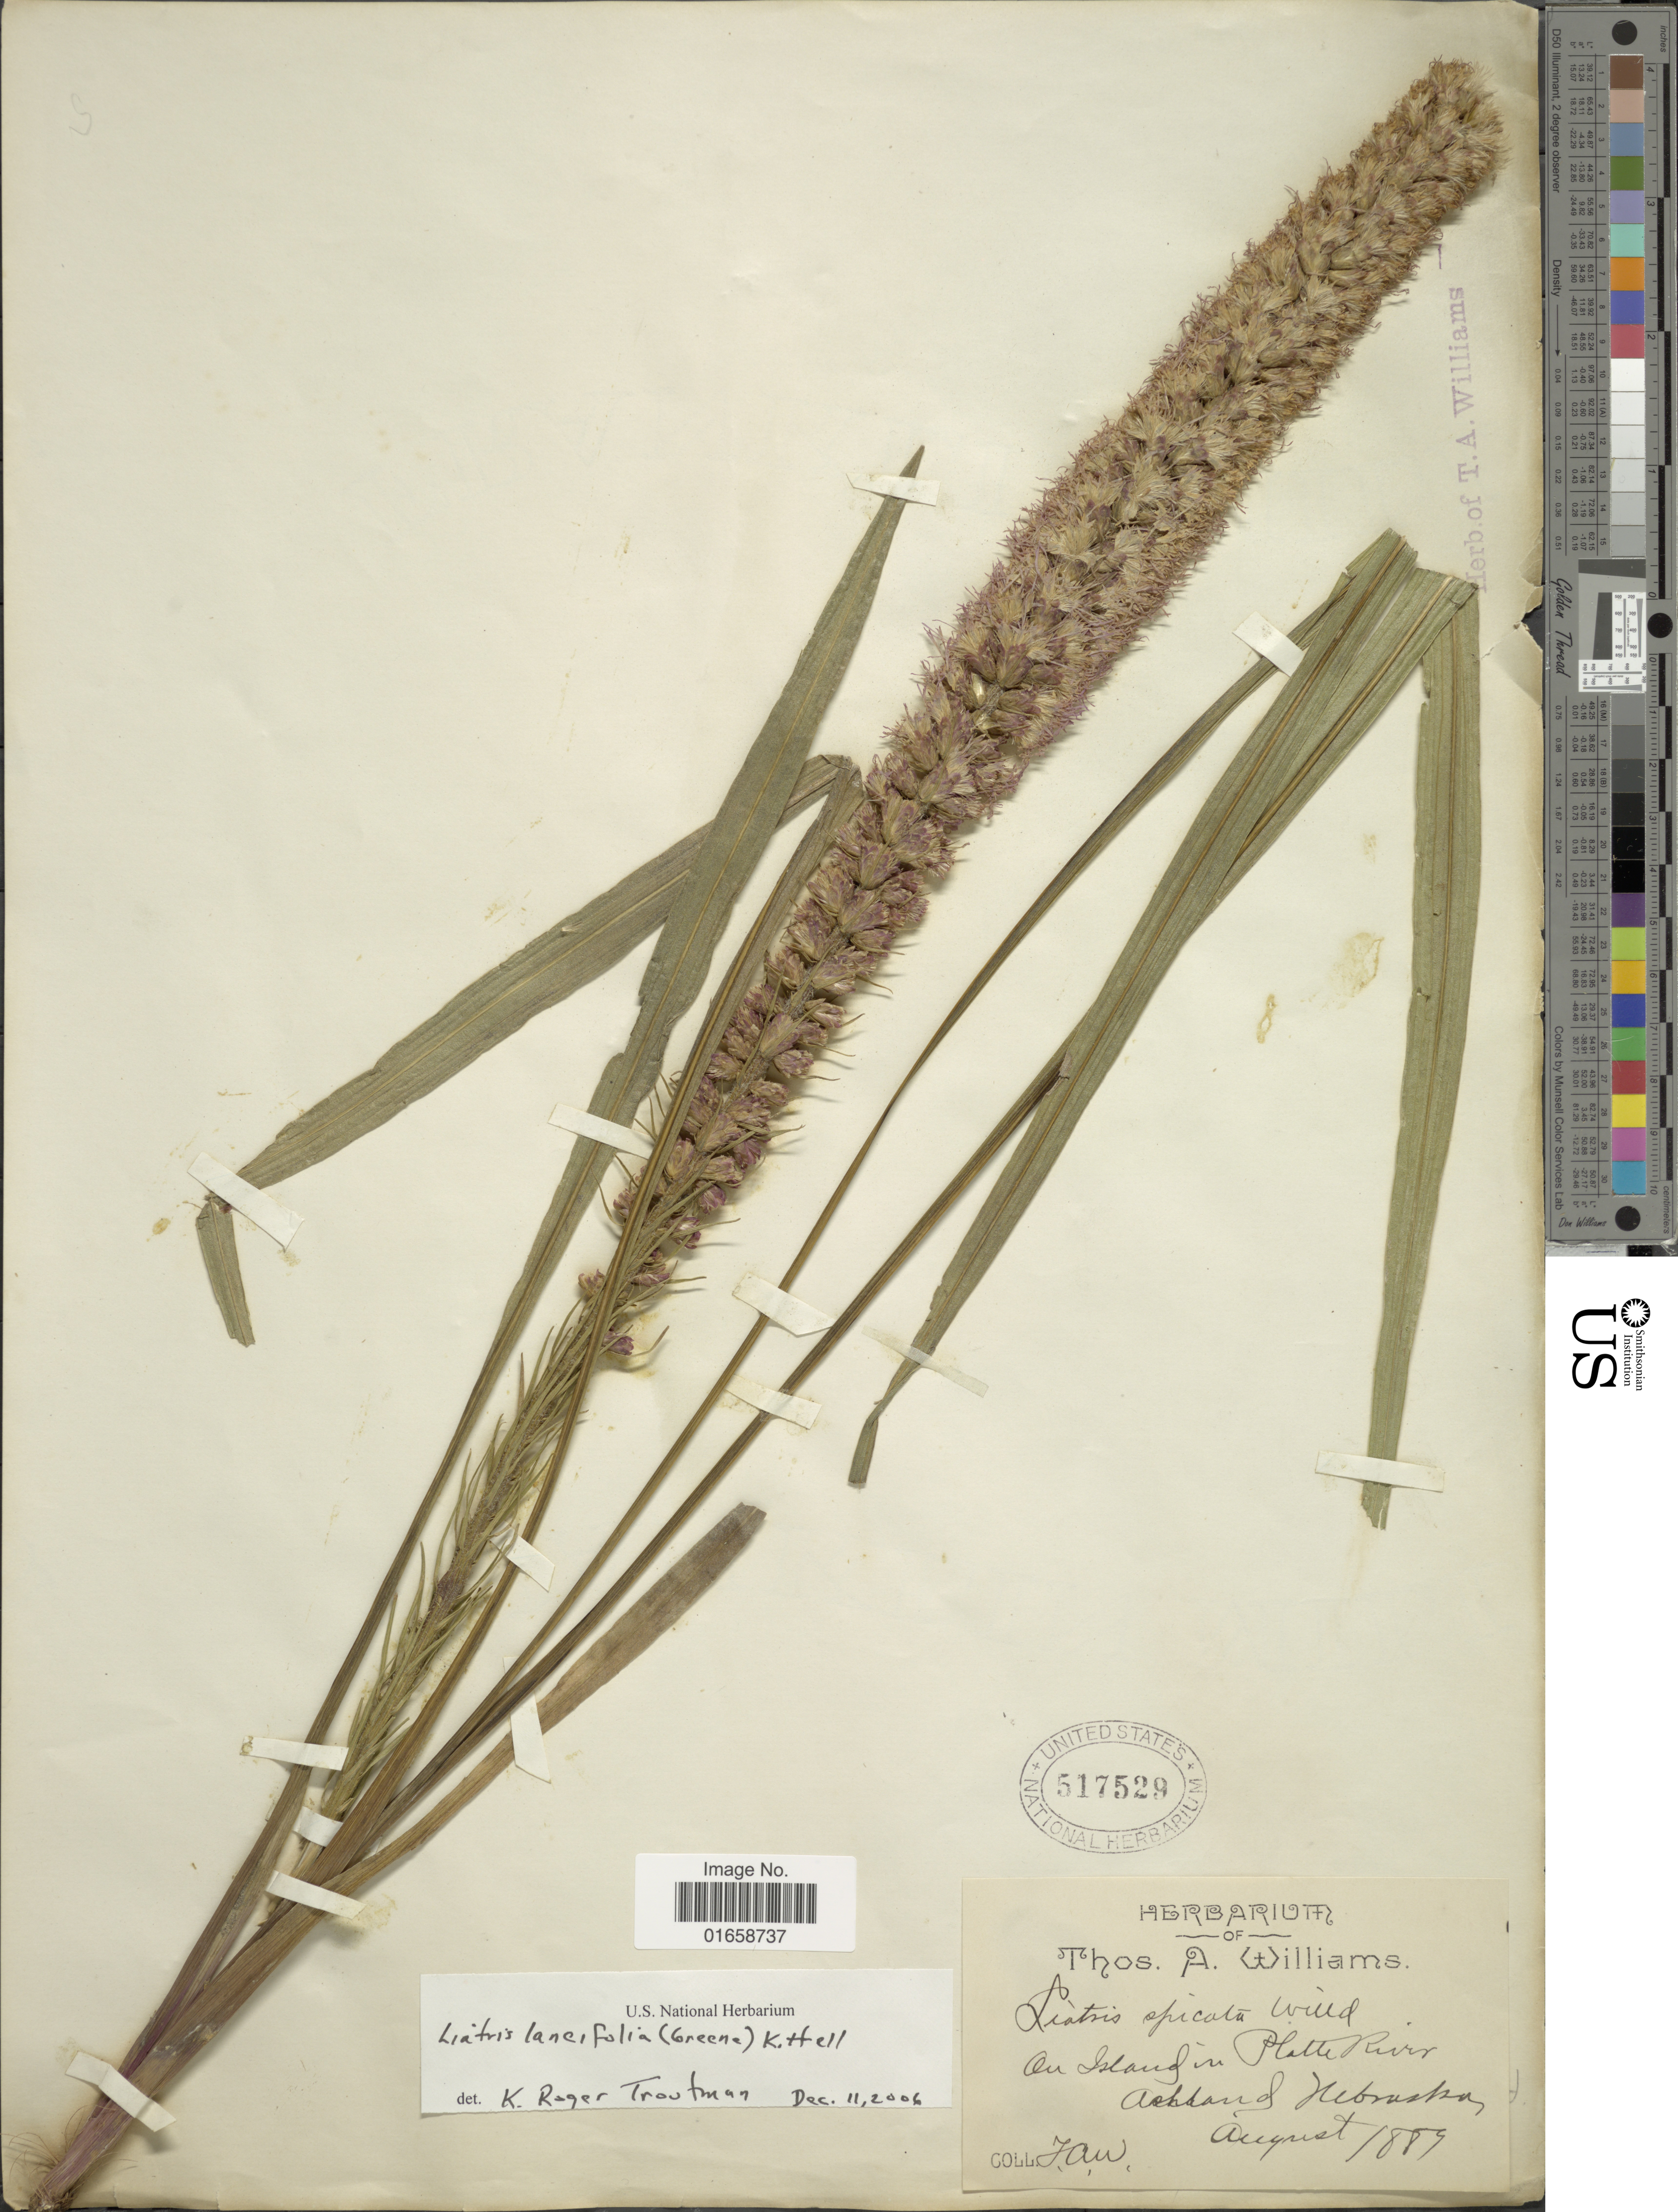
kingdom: Plantae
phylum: Tracheophyta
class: Magnoliopsida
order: Asterales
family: Asteraceae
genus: Liatris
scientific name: Liatris lancifolia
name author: (Greene) Kittell in Tidestr. & Kittell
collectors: F. A. W.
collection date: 1889-08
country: United States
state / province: Nebraska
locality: On Island in Platte River, Ashland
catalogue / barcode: US 517529